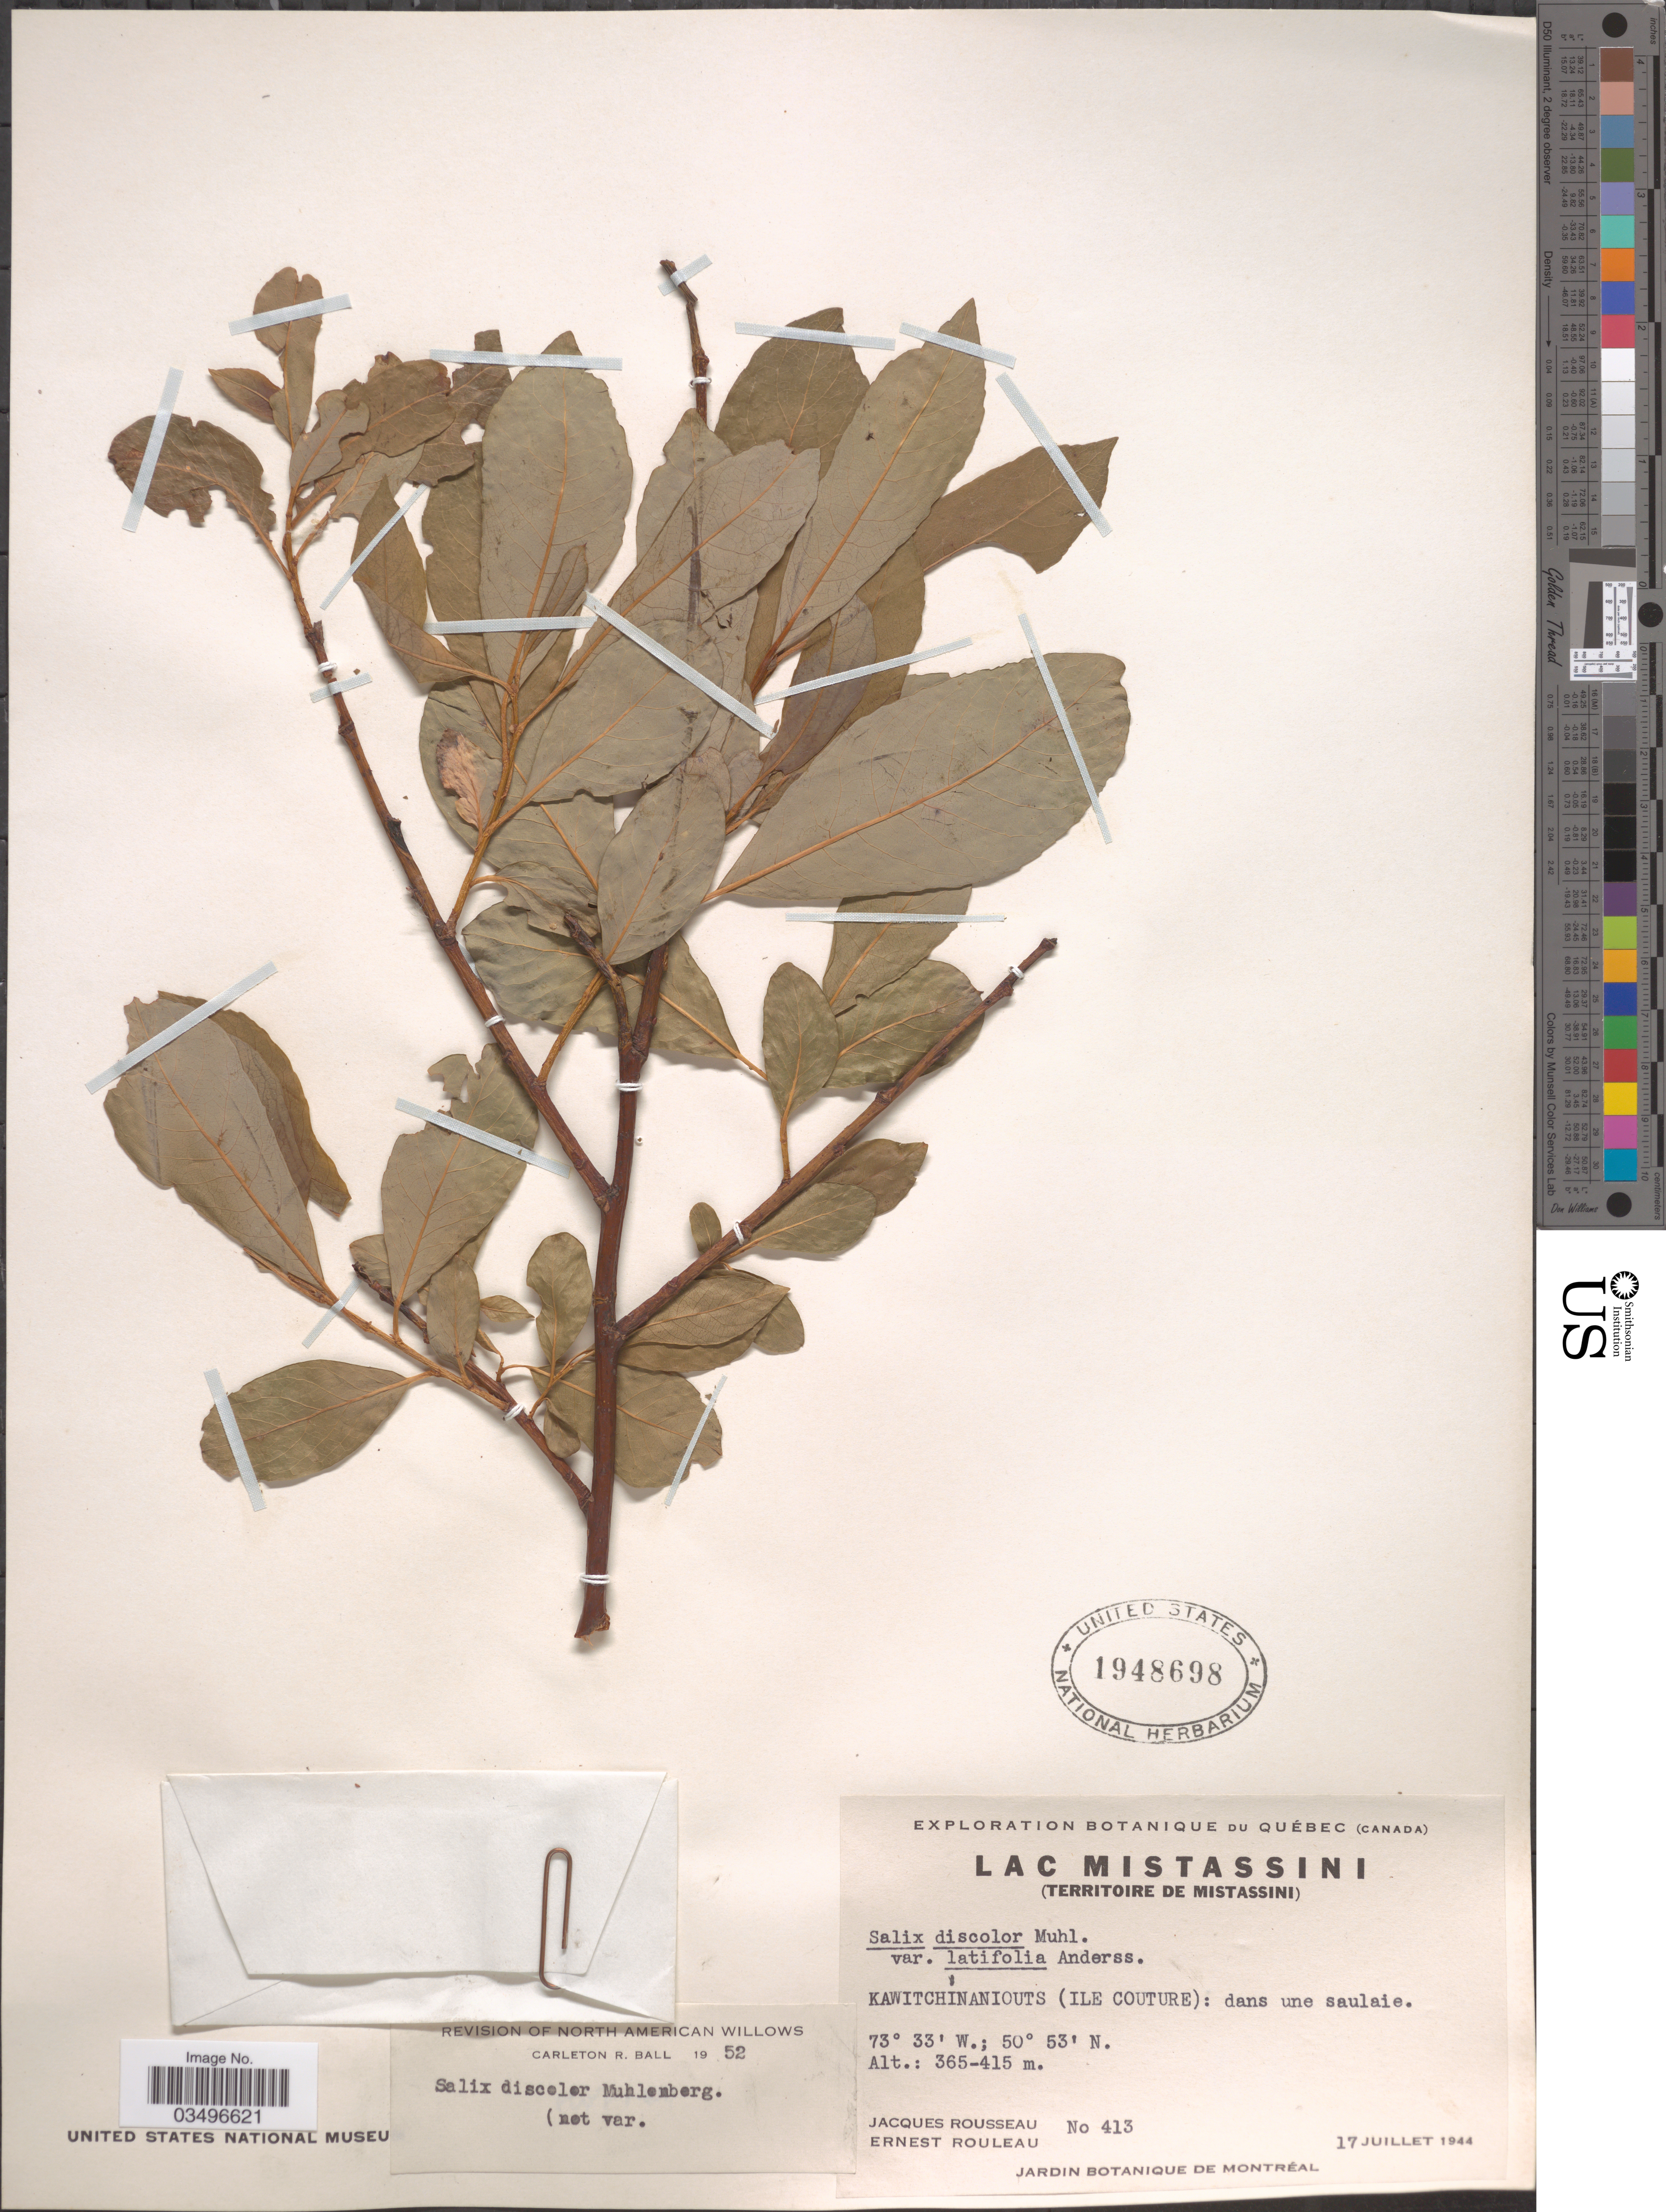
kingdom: Plantae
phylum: Tracheophyta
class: Magnoliopsida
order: Malpighiales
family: Salicaceae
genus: Salix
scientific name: Salix discolor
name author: Muhl.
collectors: J. Rousseau & E. Rouleau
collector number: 413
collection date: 1944-07-17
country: Canada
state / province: Quebec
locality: Lac Mistassini (Territoire de Mistassini). Kawitchinaniouts (Ile Couture): dans une saulaie.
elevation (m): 365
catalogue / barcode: US 1948698